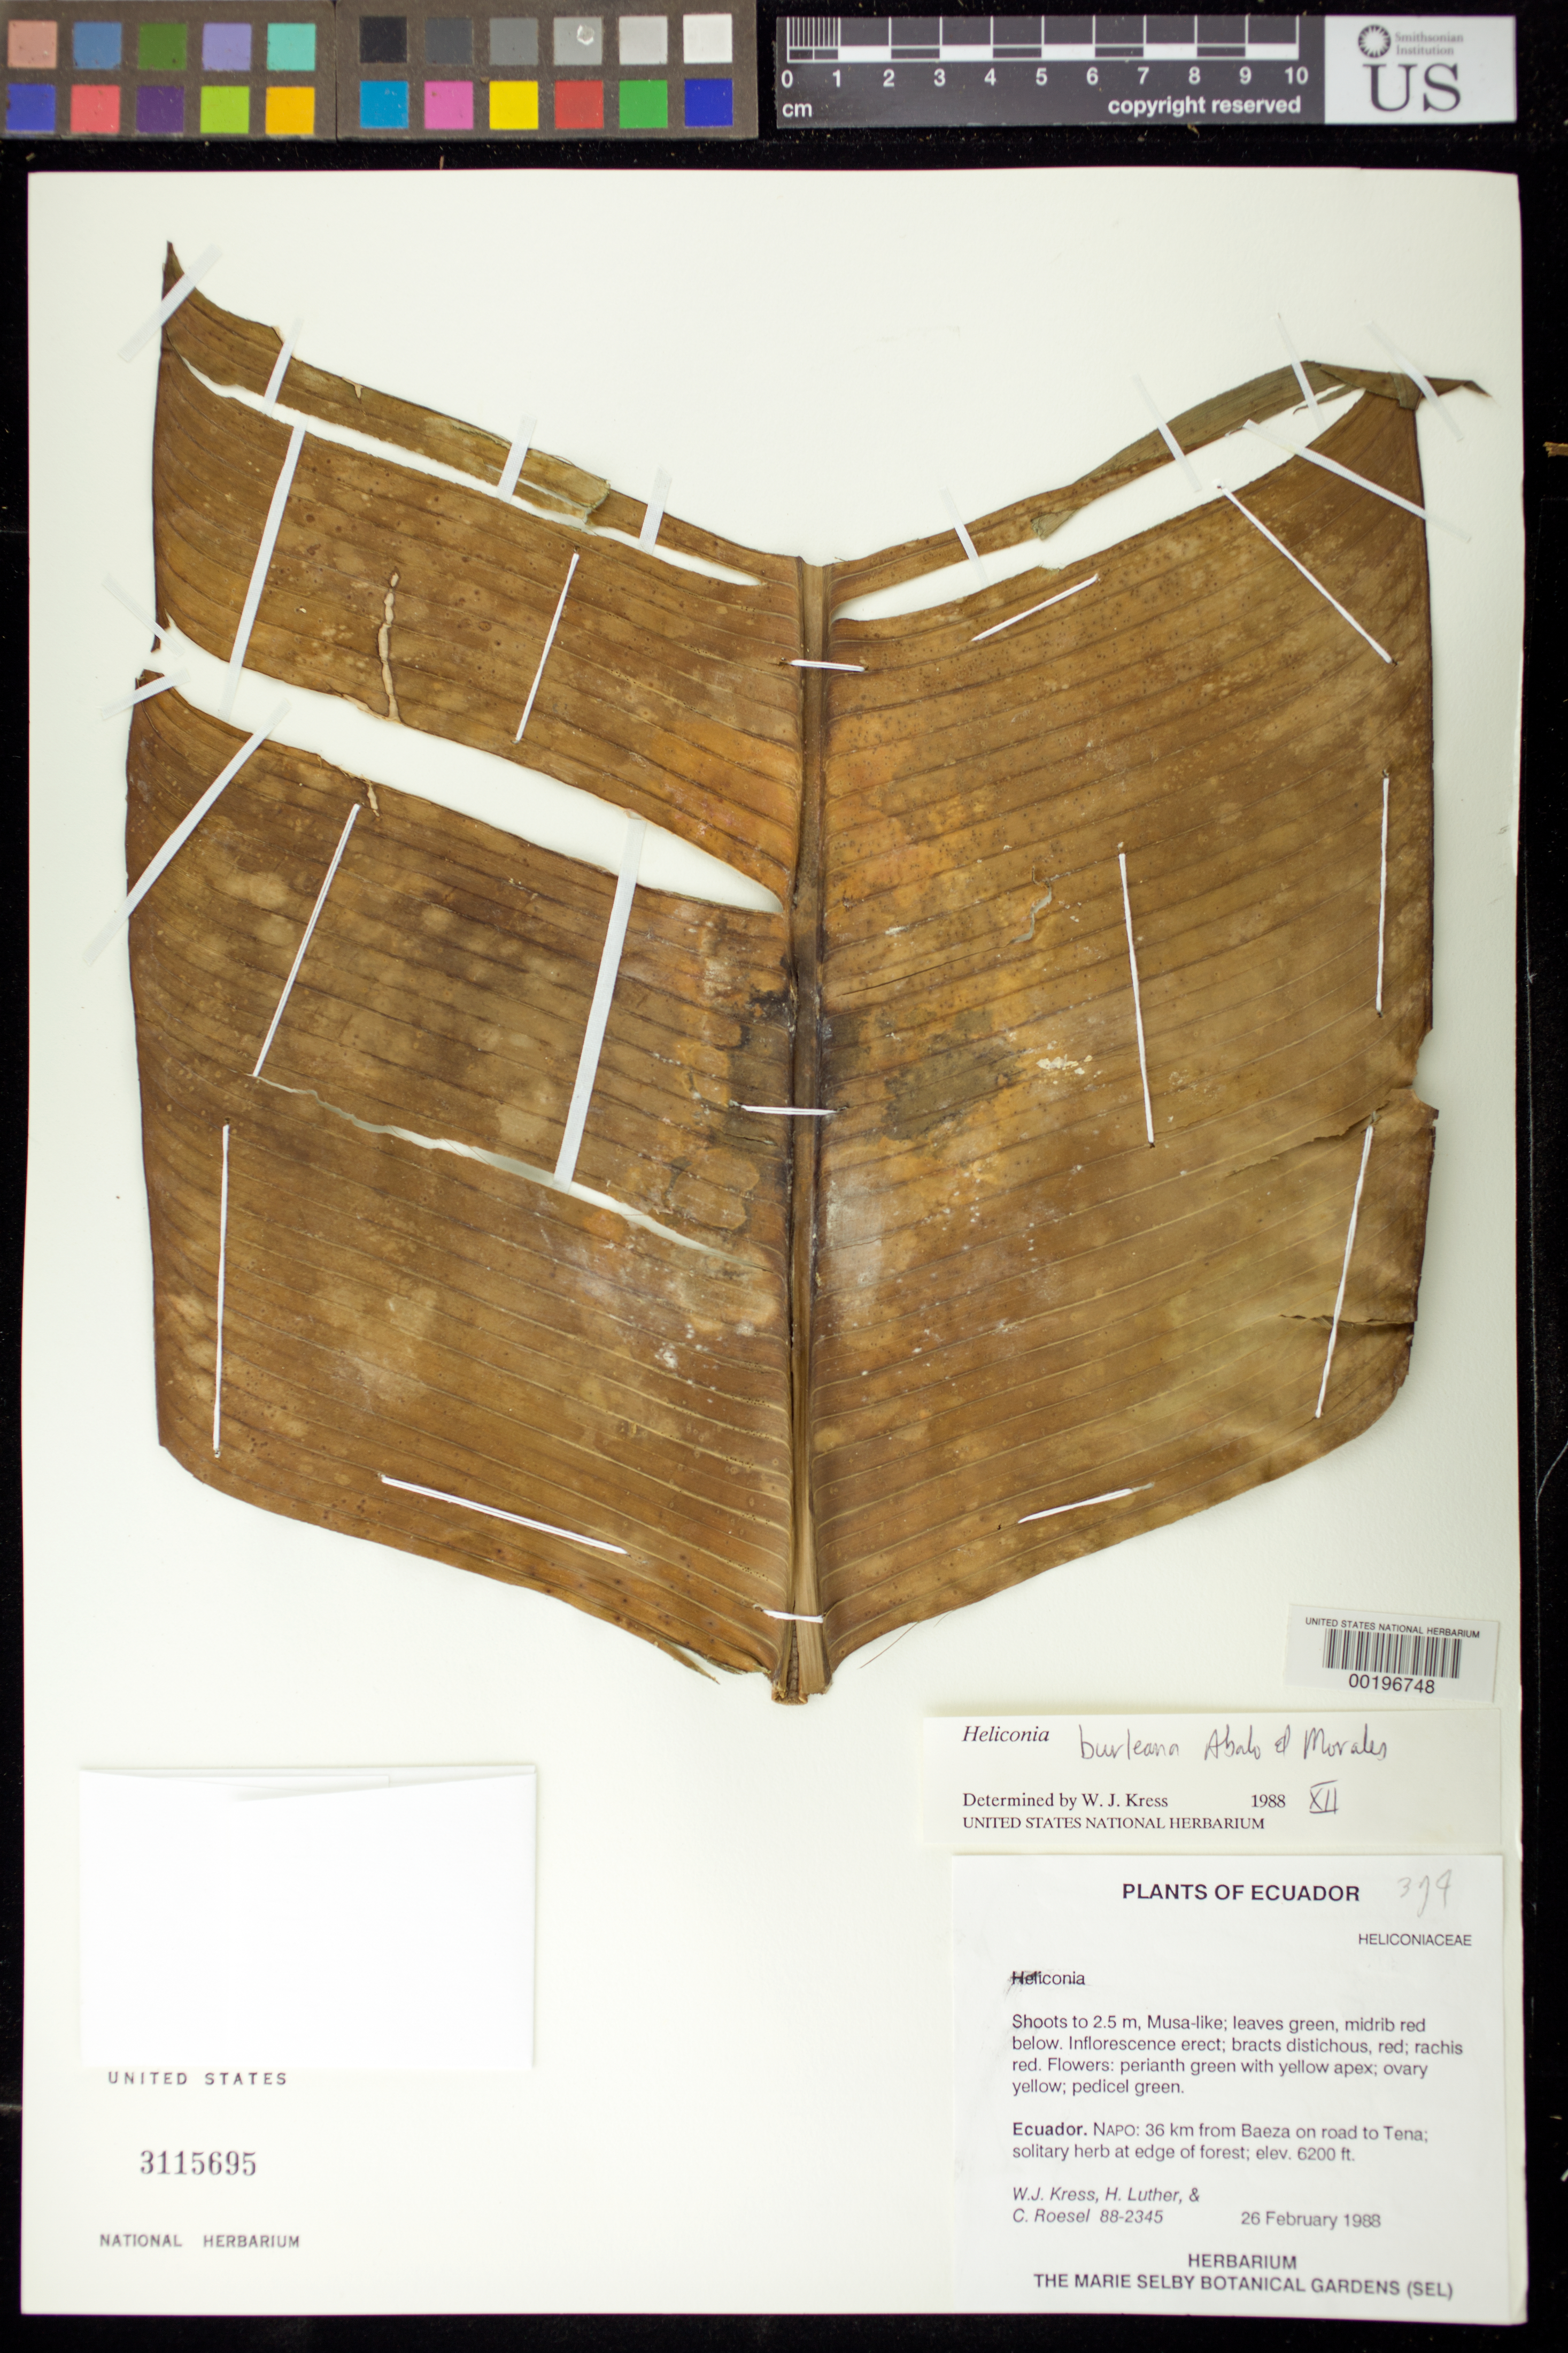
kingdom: Plantae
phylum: Tracheophyta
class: Liliopsida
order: Zingiberales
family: Heliconiaceae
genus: Heliconia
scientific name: Heliconia burleana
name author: Abalo & G. Morales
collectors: W. J. Kress, Harry E. Luther & C. S. Roesel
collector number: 88-2345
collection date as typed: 26 Feb 1988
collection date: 1988-02-26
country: Ecuador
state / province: Napo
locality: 36 km from baeza on road to Tena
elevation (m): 1890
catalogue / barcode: US 3115695